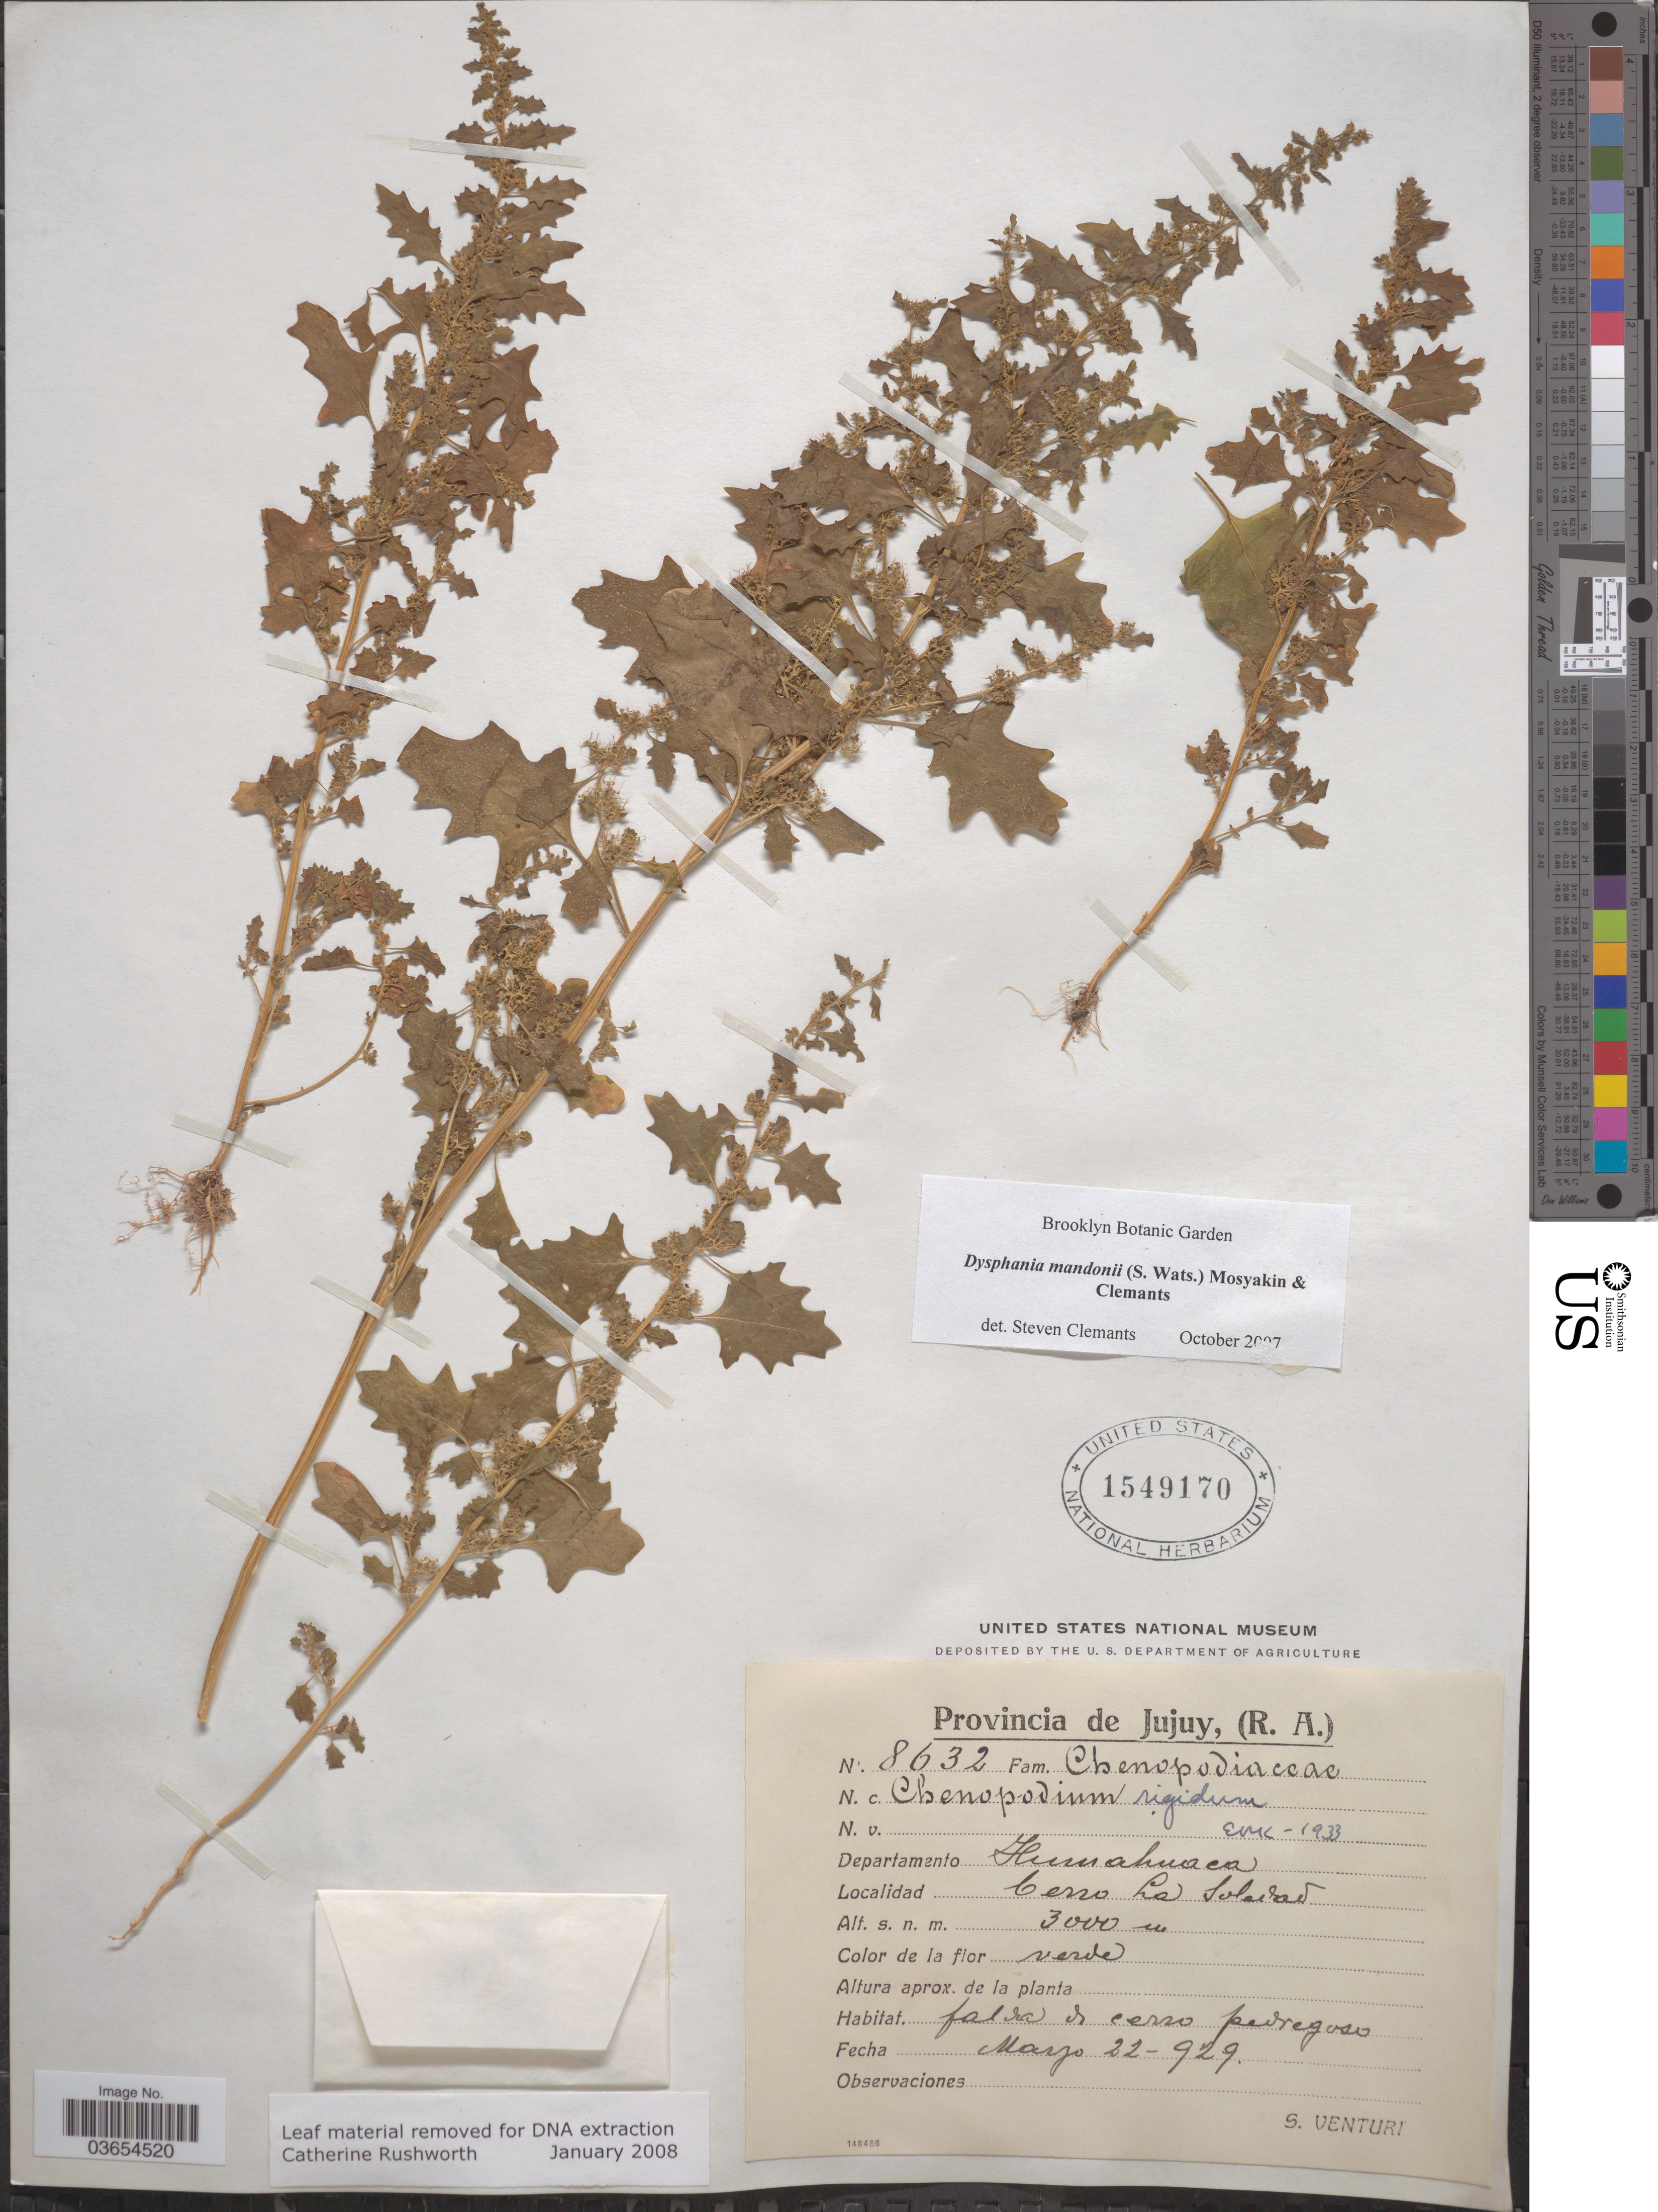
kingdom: Plantae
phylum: Tracheophyta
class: Magnoliopsida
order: Caryophyllales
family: Amaranthaceae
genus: Chenopodium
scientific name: Chenopodium incisum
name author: Poir.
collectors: S. Venturi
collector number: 8632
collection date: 1929-03-22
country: Argentina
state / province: Jujuy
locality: Departamento Humahuaca. Cerro La Soledad.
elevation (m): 3000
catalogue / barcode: US 1549170